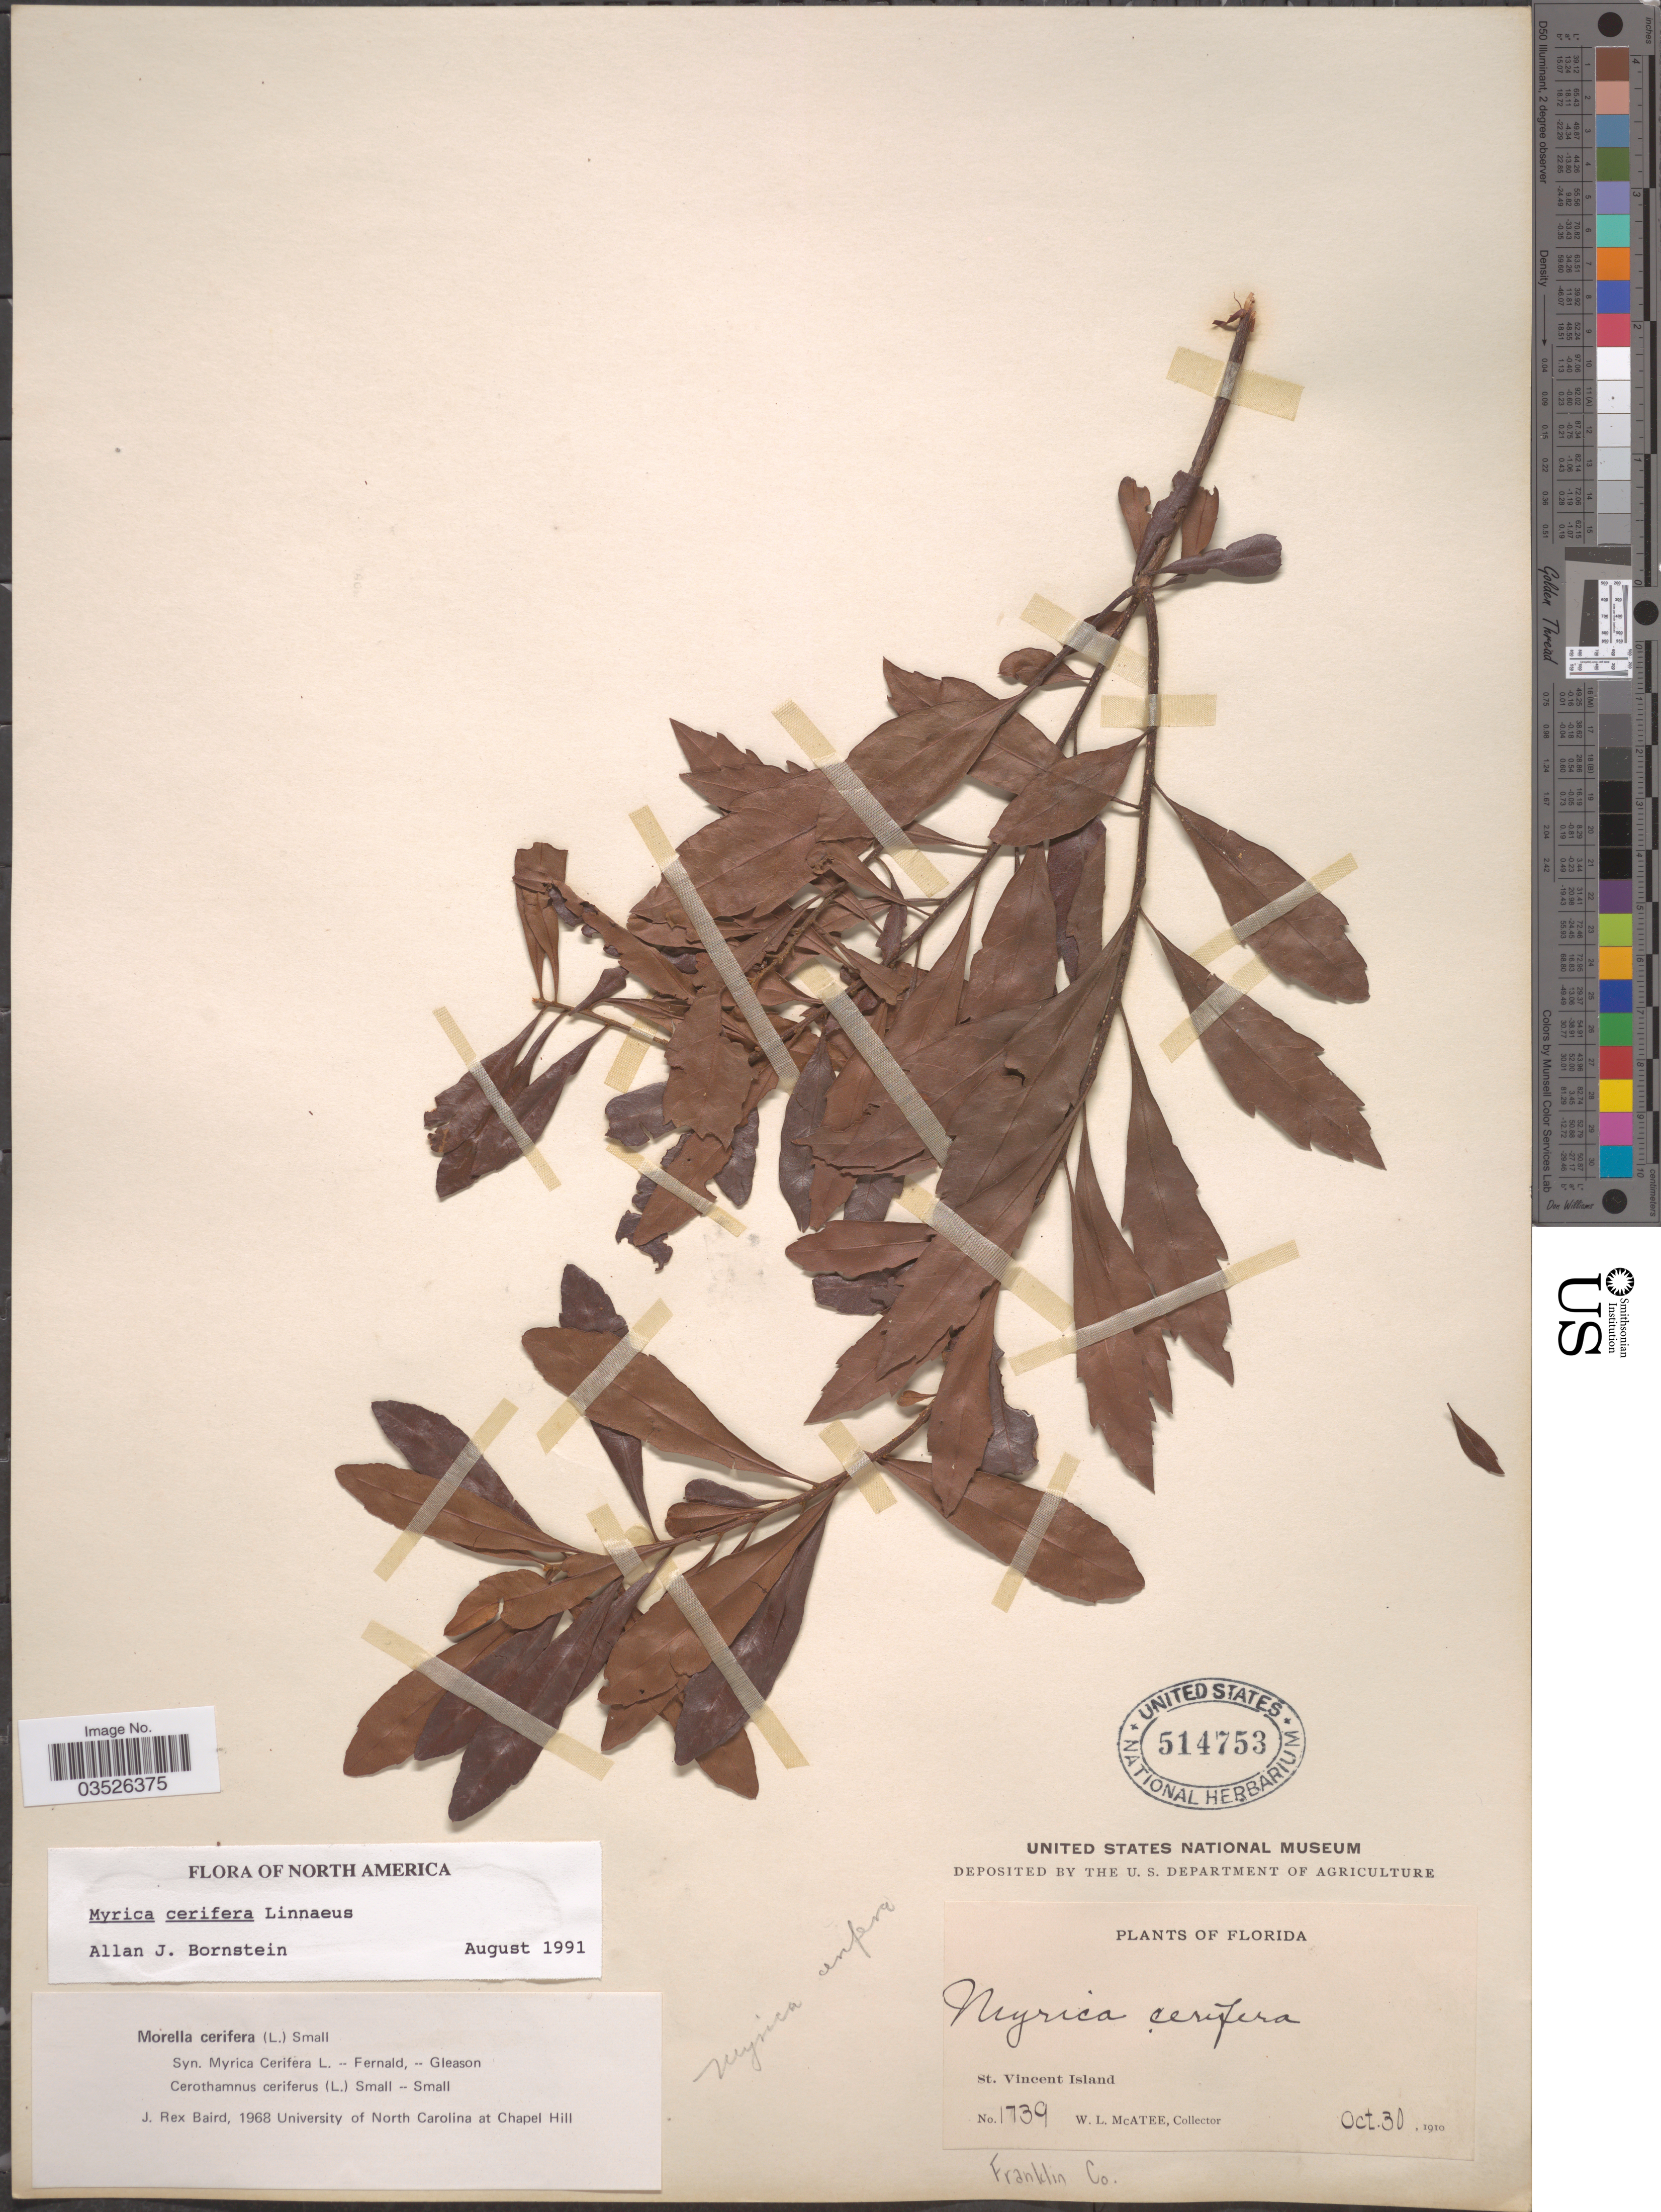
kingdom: Plantae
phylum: Tracheophyta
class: Magnoliopsida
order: Fagales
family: Myricaceae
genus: Morella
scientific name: Morella cerifera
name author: (L.) Small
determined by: Baird, James Rex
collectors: W. McAtee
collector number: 1739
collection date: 1910-10-30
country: United States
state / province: Florida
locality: St. Vincent Island. Franklin Co.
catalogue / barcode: US 514753